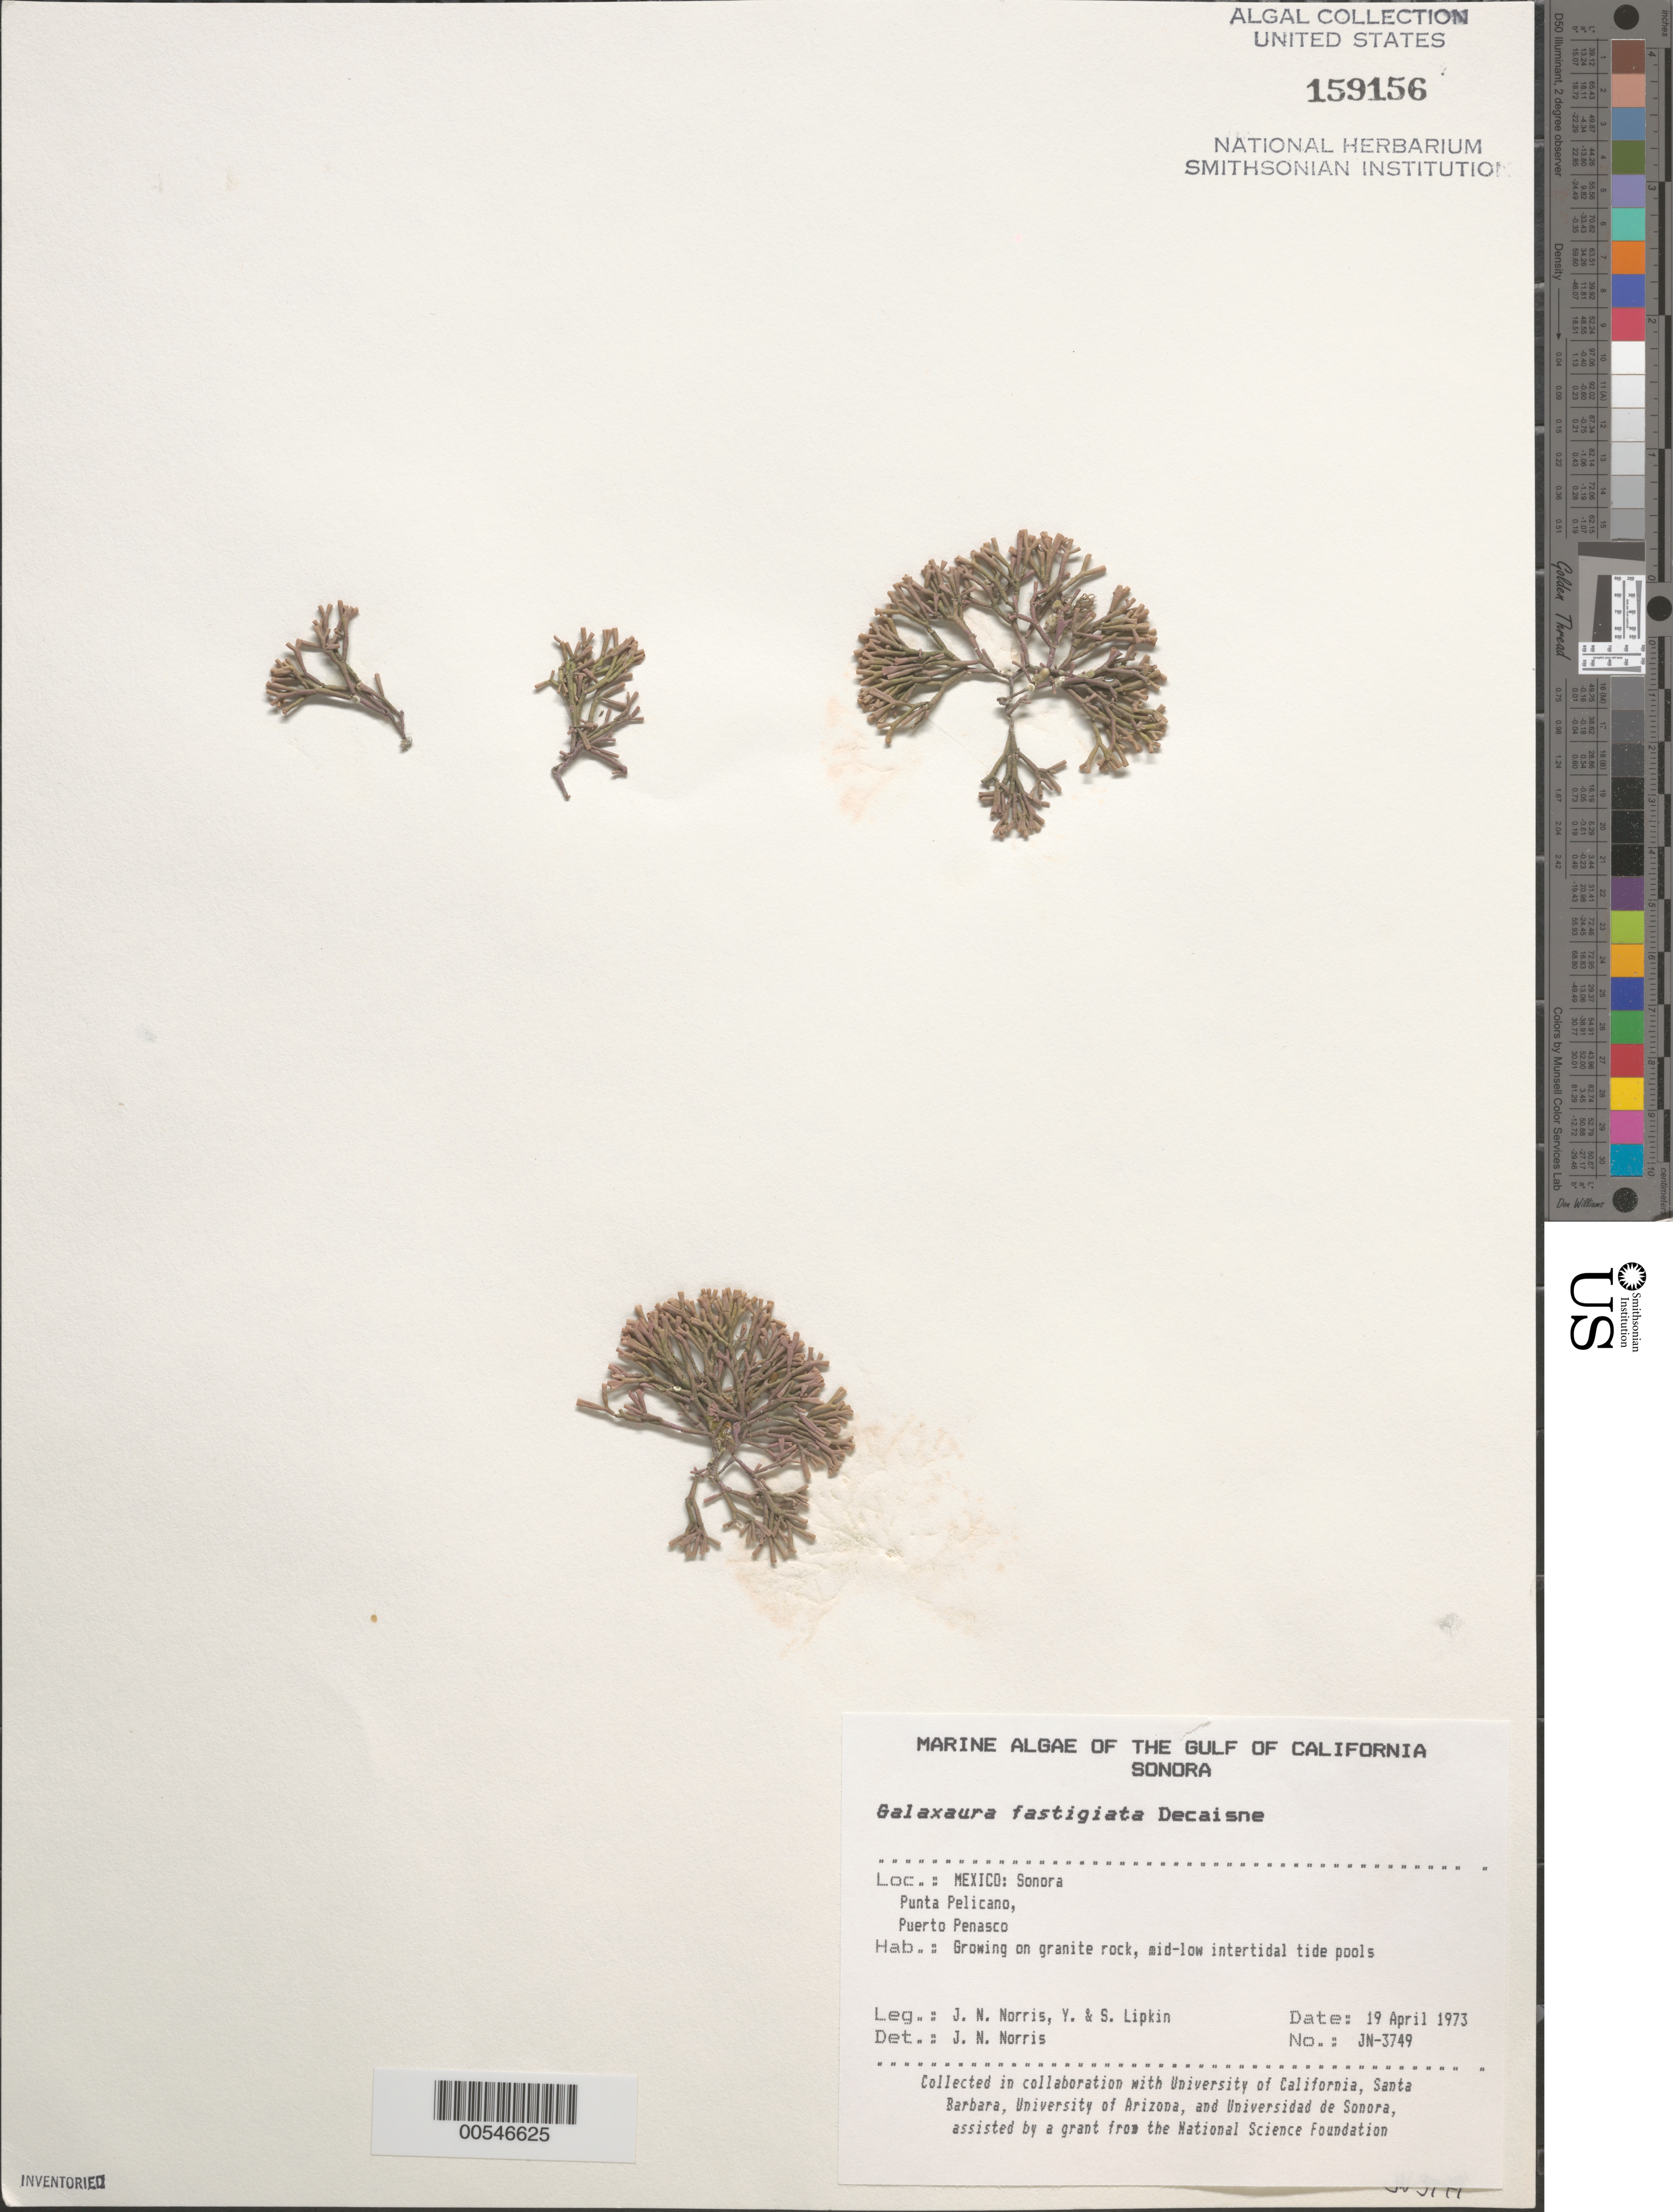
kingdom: Plantae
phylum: Rhodophyta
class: Florideophyceae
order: Nemaliales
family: Galaxauraceae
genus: Tricleocarpa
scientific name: Tricleocarpa fastigiata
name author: (Decne.) Huisman et al.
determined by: Algae name updating Project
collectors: J. N. Norris, Y. Lipkin & S. Lipkin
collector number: JN-3749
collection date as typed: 19 Apr 1973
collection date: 1973-04-19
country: Mexico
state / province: Sonora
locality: Punta Pelicano, Puerto Penasco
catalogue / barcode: US 159156